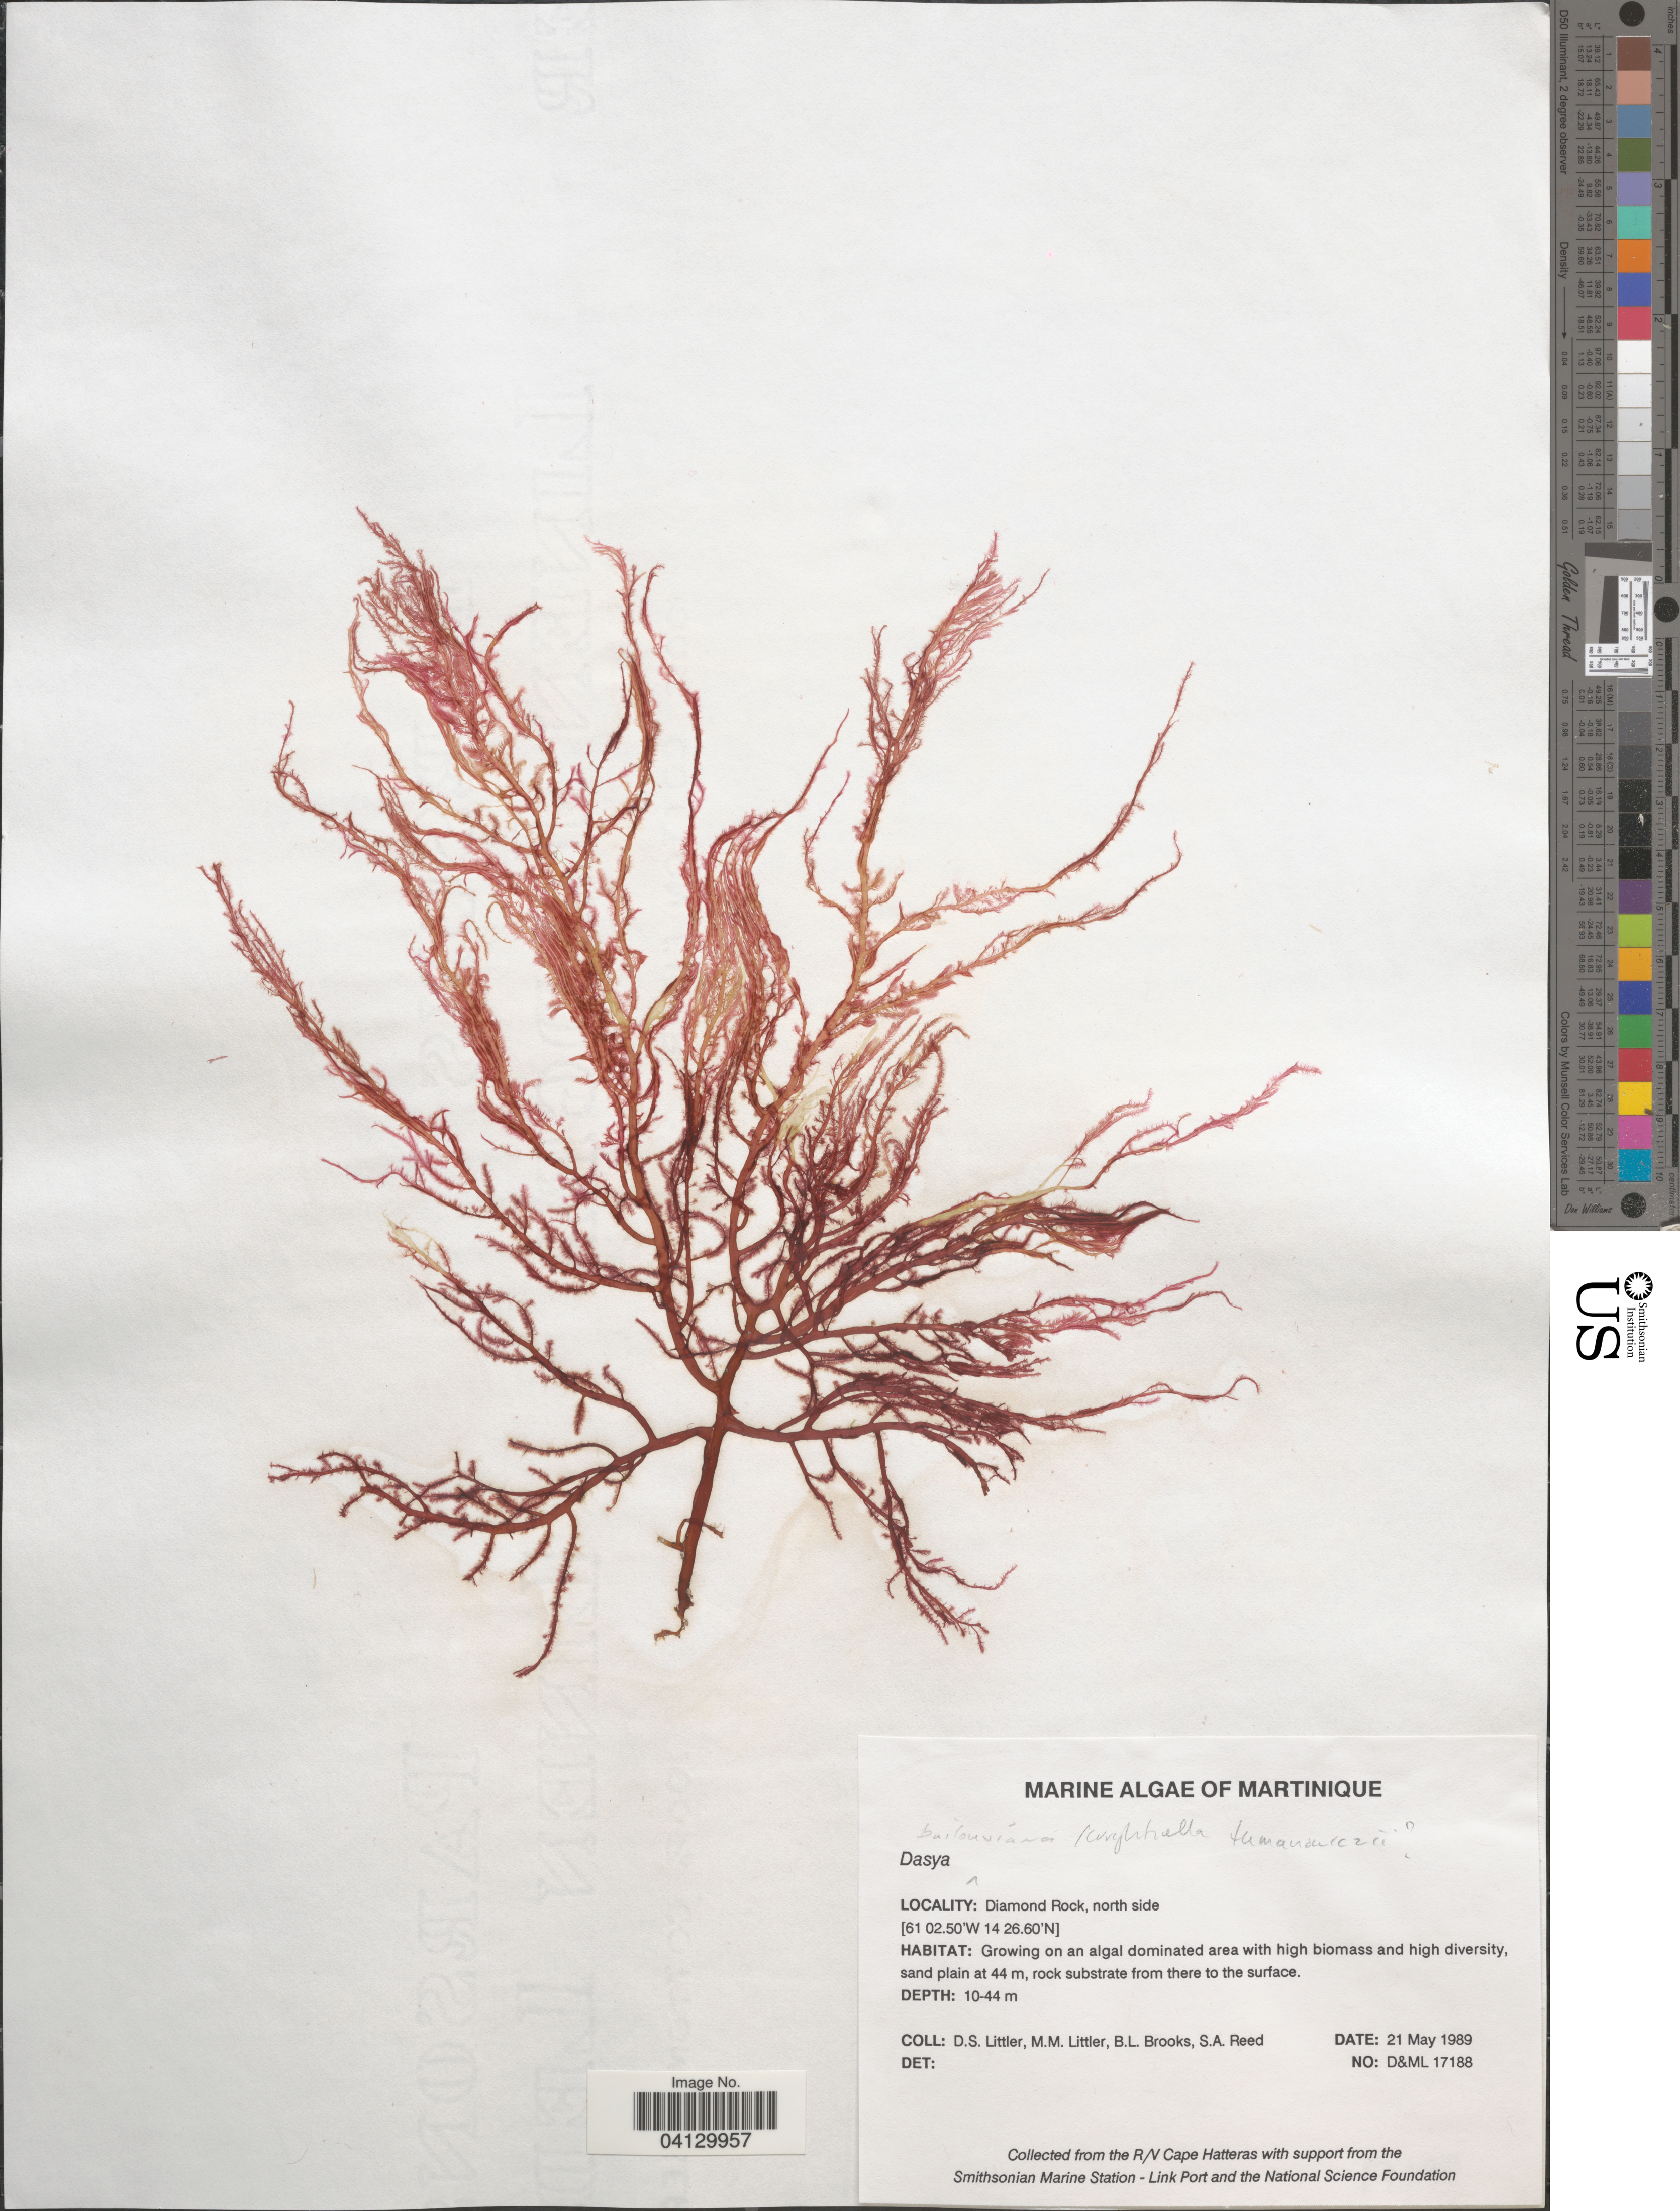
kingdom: Plantae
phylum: Rhodophyta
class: Florideophyceae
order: Ceramiales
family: Dasyaceae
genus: Dasya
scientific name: Dasya baillouviana var. nudicaulis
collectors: D. S. Littler, B. Brooks & S. Reed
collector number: D&ML17188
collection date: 1989-05-21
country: Martinique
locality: Diamond Rock, north side.